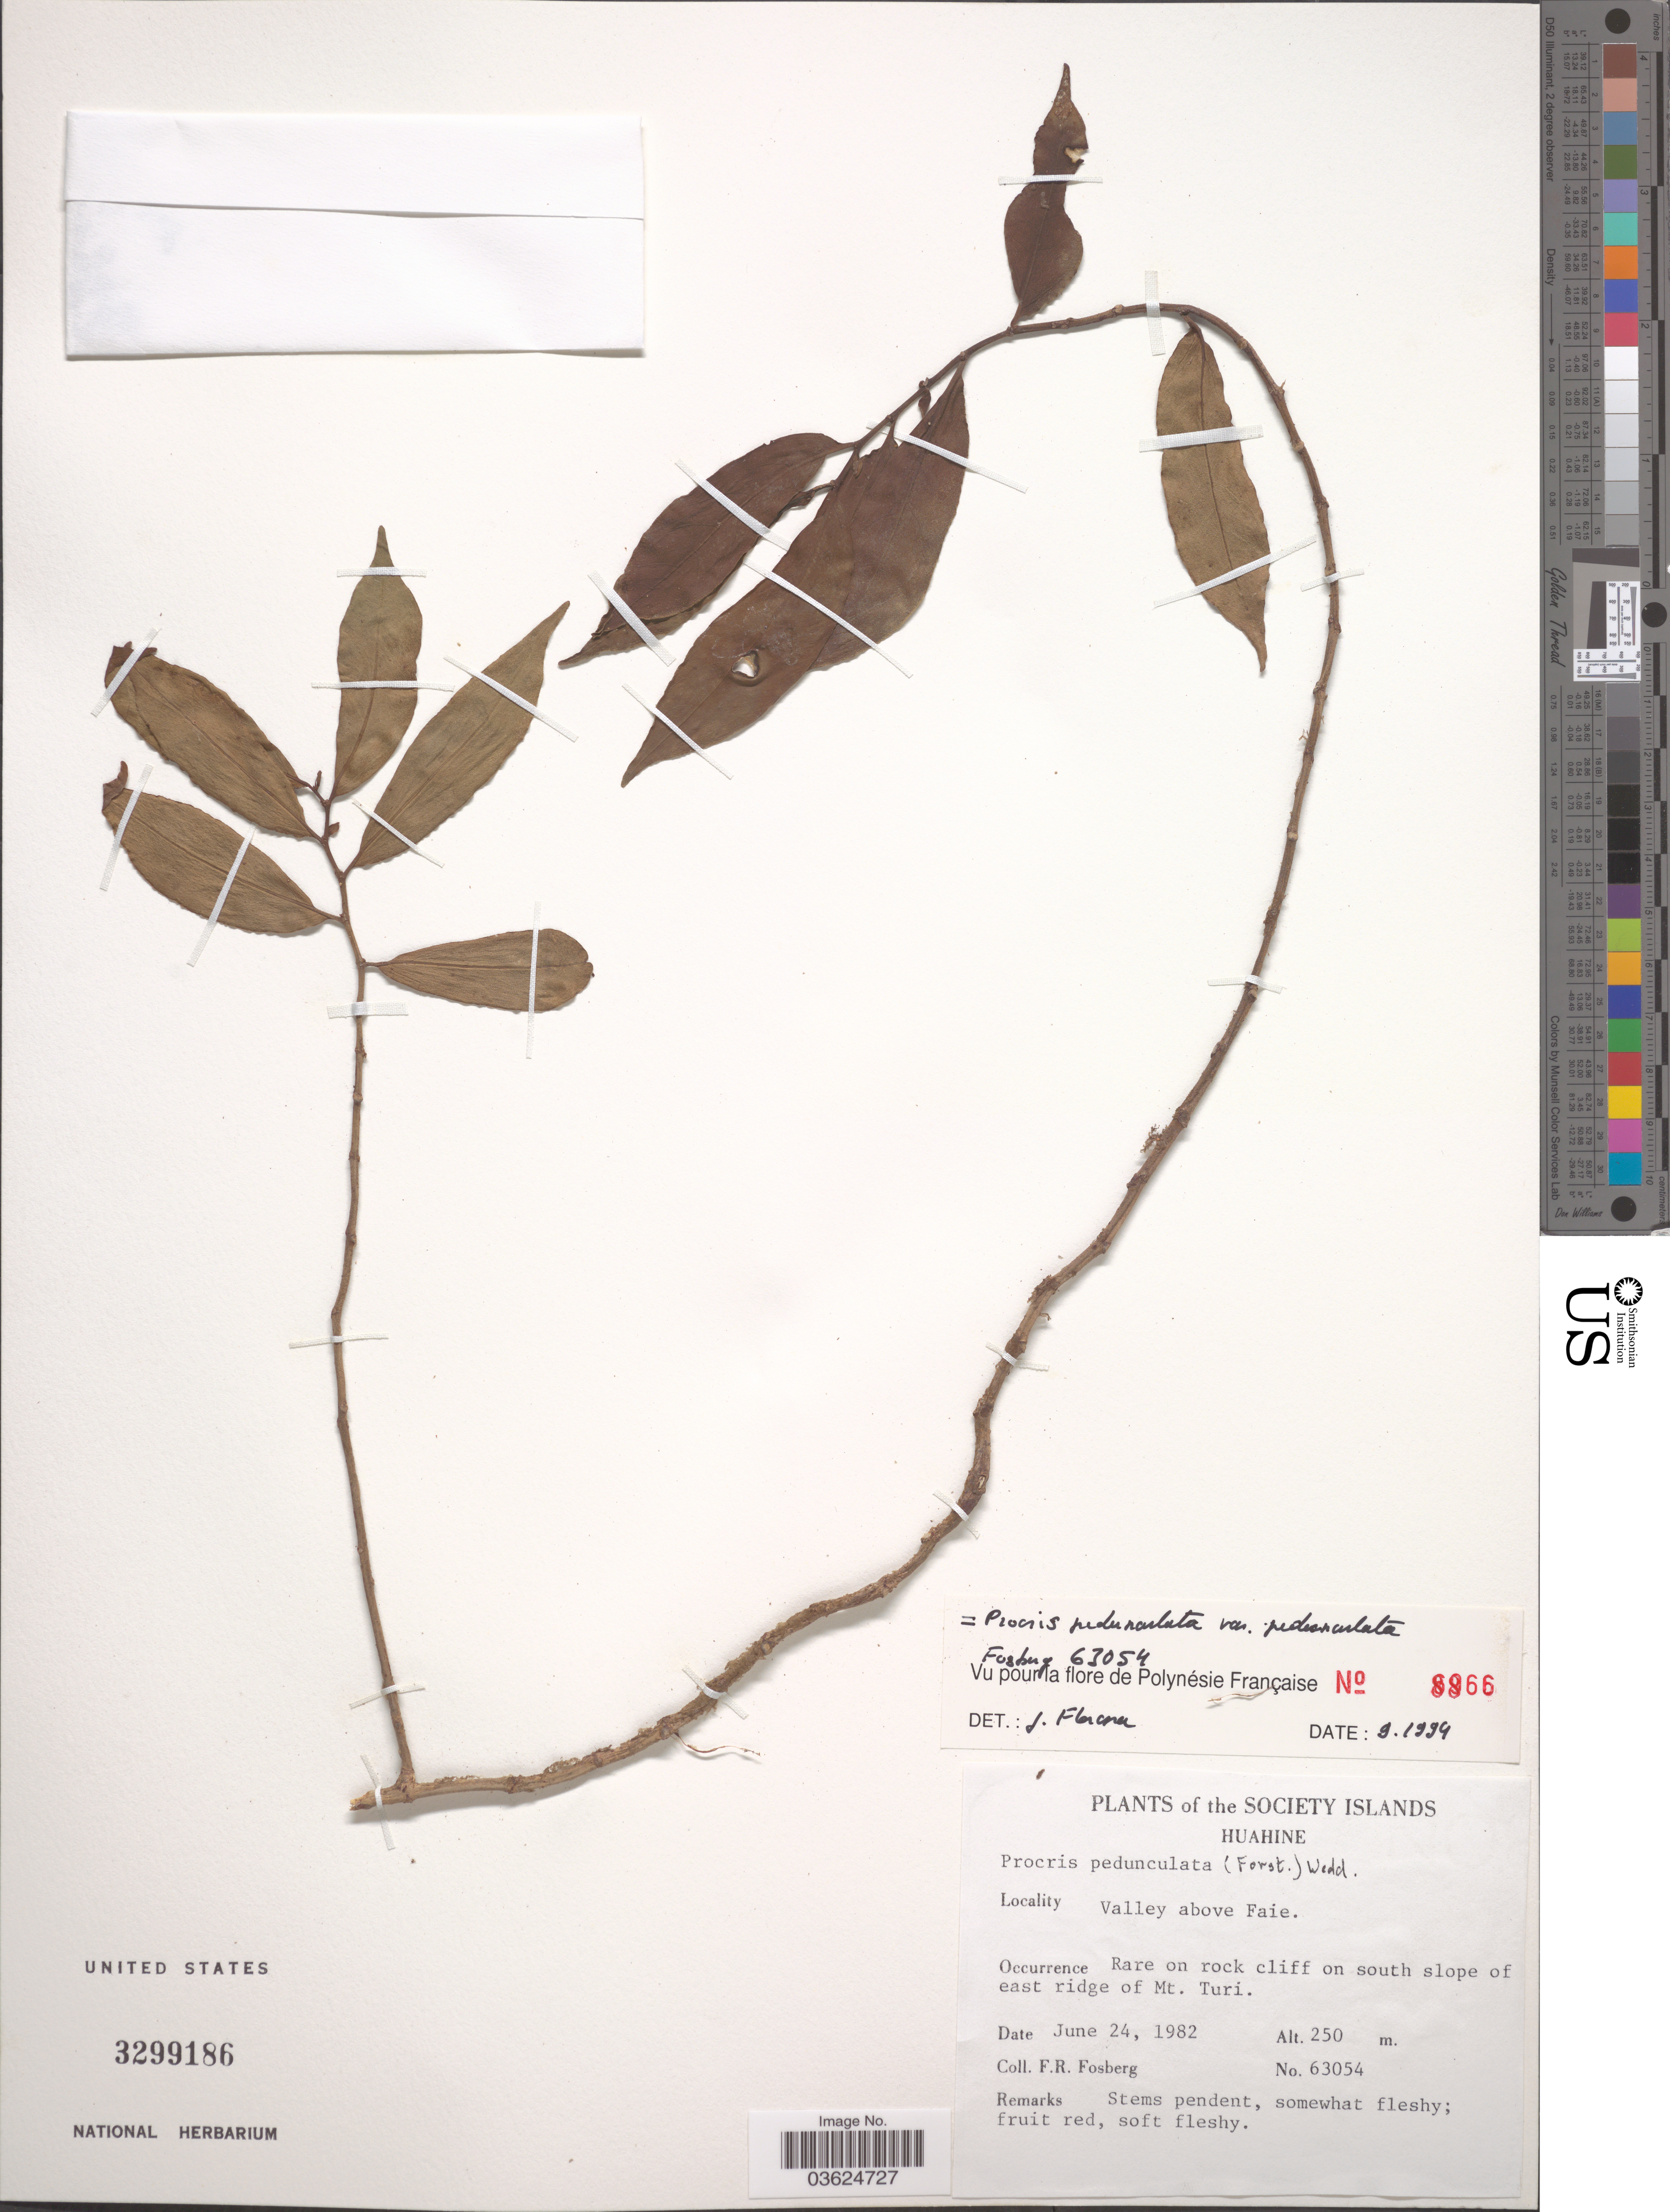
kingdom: Plantae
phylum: Tracheophyta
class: Magnoliopsida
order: Rosales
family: Urticaceae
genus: Procris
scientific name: Procris pedunculata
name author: (J.R. Forst. & G. Forst.) Wedd.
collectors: F. R. Fosberg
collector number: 63054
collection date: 1982-06-24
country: French Polynesia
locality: The Society Islands. Huahine. Valley above Faie. South slope of east ridge of Mt. Turi.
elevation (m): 250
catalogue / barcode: US 3299186